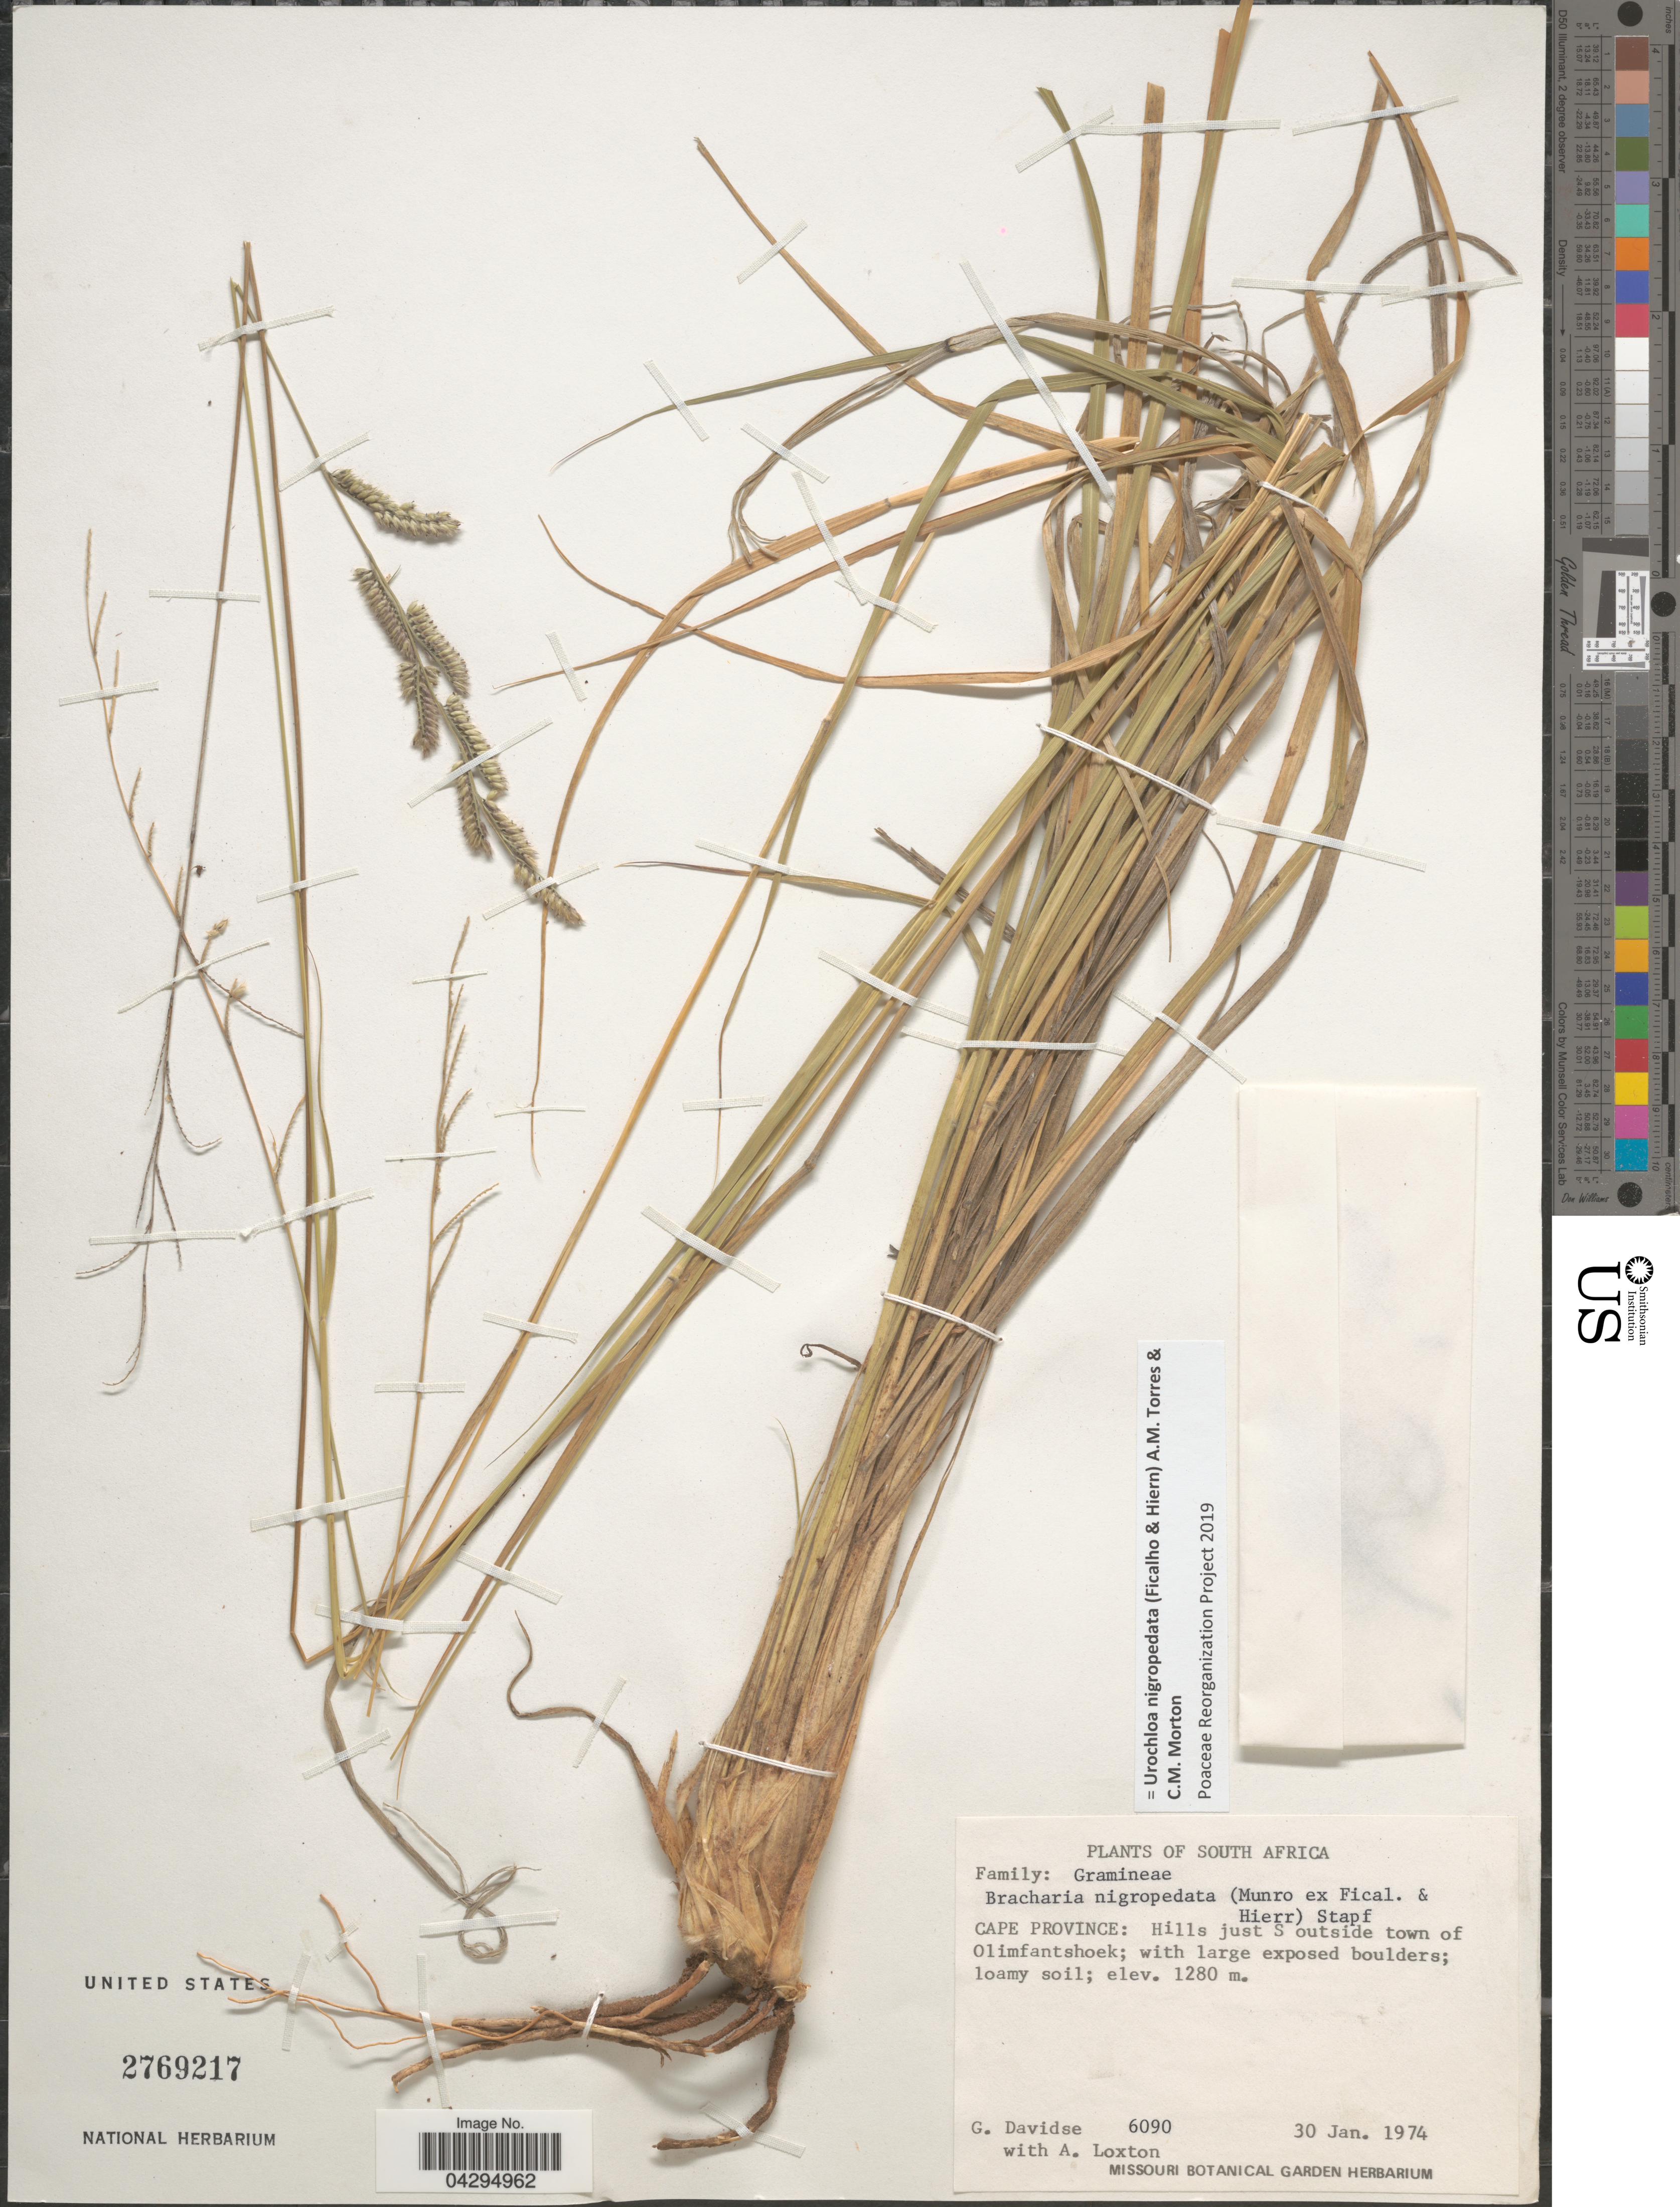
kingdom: Plantae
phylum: Tracheophyta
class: Liliopsida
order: Poales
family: Poaceae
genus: Urochloa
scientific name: Urochloa nigropedata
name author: (Ficalho & Hiern) A.M. Torres & C.M. Morton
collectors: G. Davidse & A. Loxton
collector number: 6090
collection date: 1974-01-30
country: South Africa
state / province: Northern Cape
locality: Hills just S outside town of Olimfantshoek.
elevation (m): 1280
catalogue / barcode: US 2769217